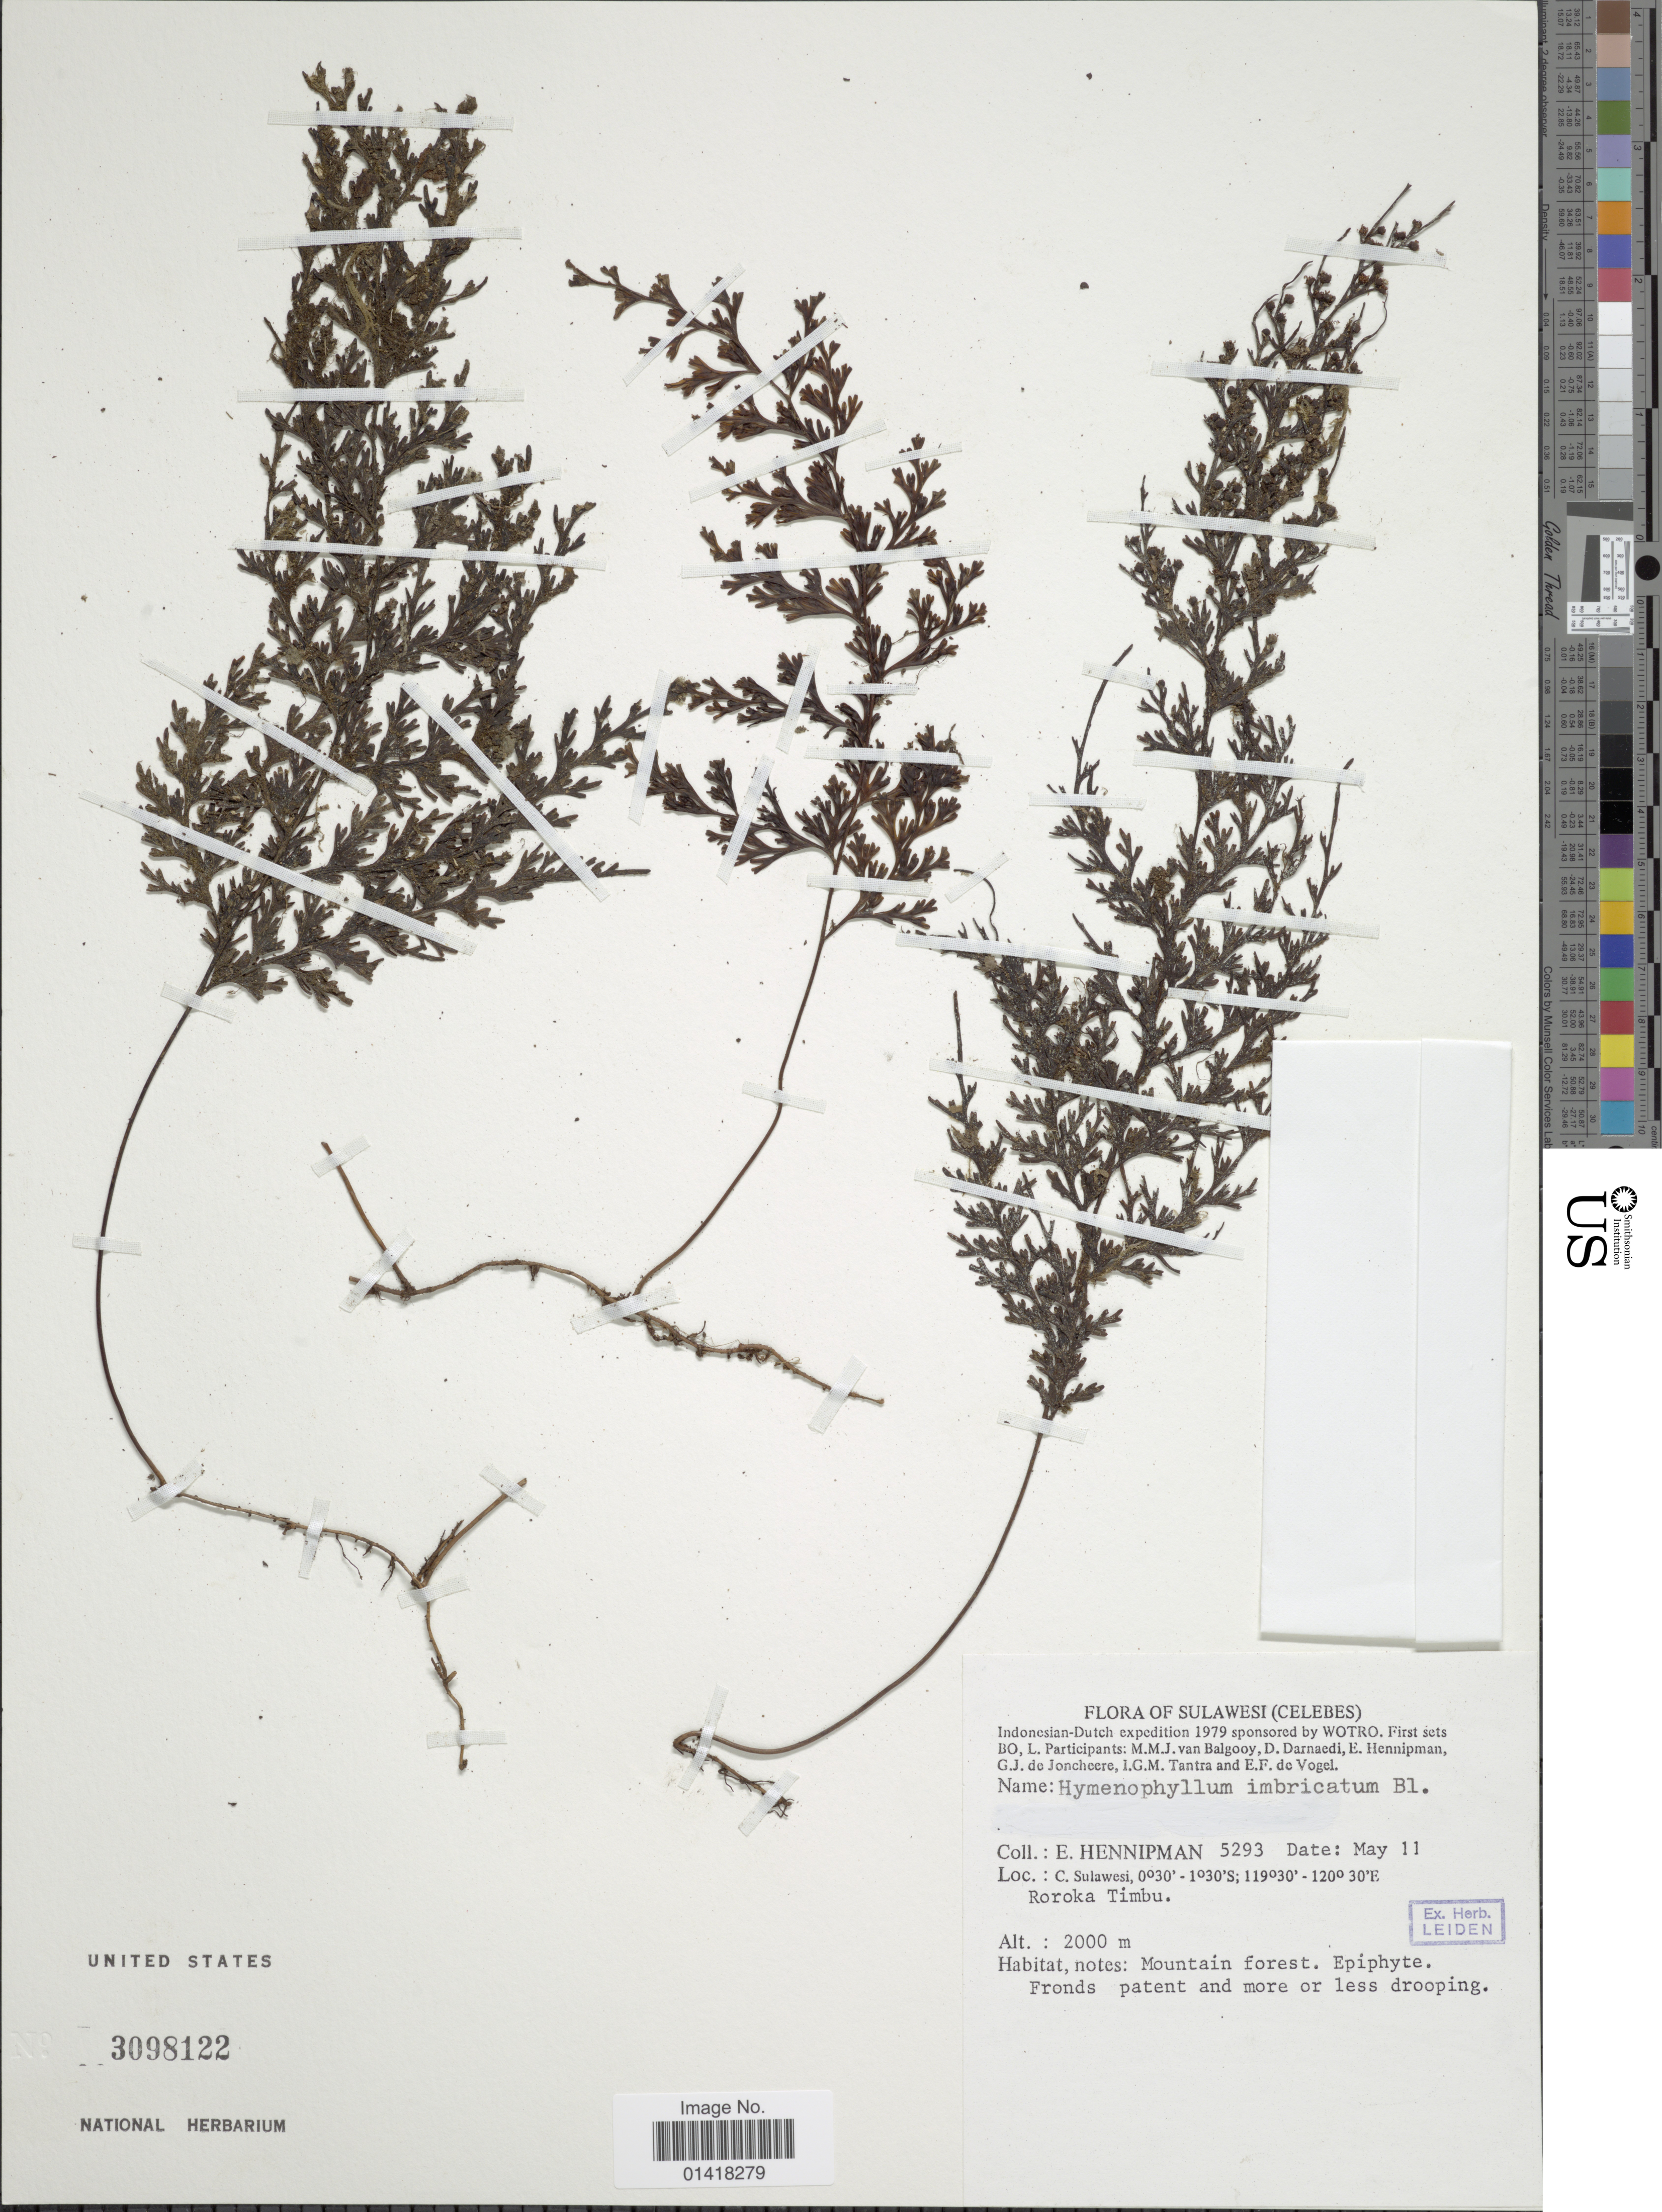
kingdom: Plantae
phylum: Tracheophyta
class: Polypodiopsida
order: Hymenophyllales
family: Hymenophyllaceae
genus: Hymenophyllum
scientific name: Hymenophyllum imbricatum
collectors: E. Hennipman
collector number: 5293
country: Indonesia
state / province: Sulawesi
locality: Celebes. C. Sulawesi. Roroka Timbu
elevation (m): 2000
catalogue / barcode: US 3098122